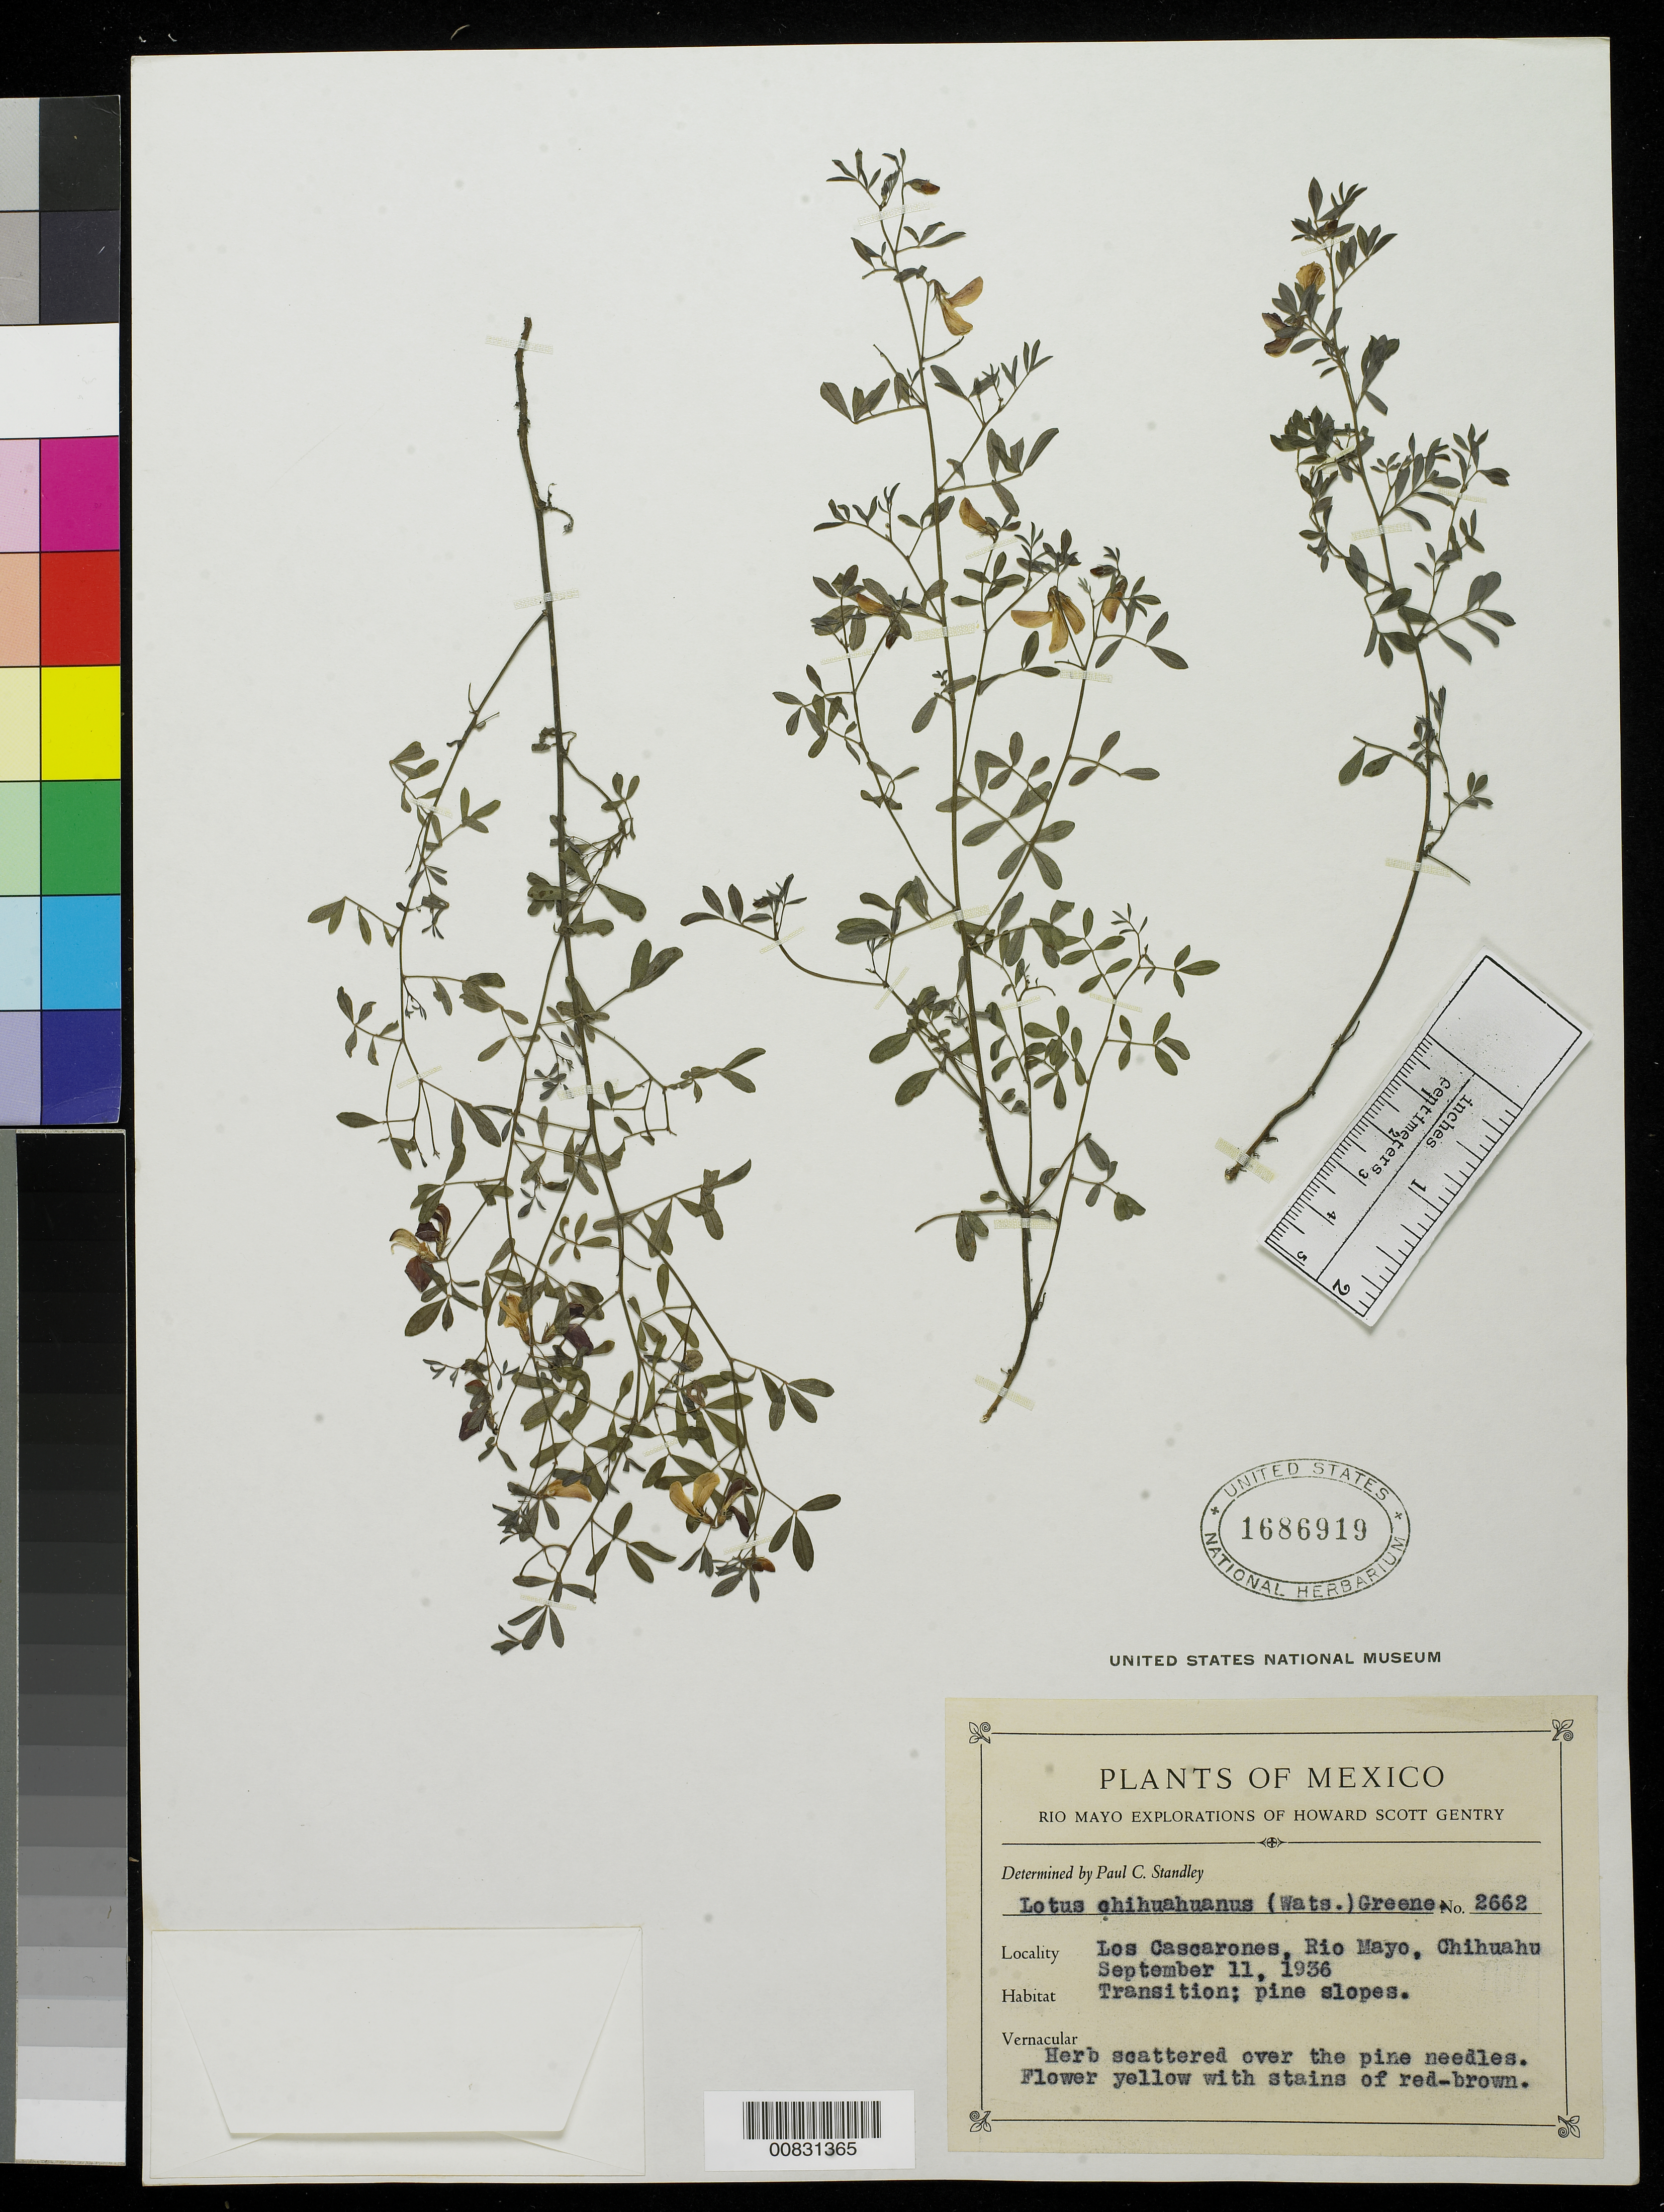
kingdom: Plantae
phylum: Tracheophyta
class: Magnoliopsida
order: Fabales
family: Fabaceae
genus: Lotus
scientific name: Lotus chihuahuanus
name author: (S. Watson) Greene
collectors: H. S. Gentry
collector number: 2662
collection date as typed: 11 Sep 1936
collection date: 1936-09-11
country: Mexico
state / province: Chihuahua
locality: Los Cascarones, Río Mayo, Chihuahua.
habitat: Transition; pine slopes.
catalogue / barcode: US 1686919